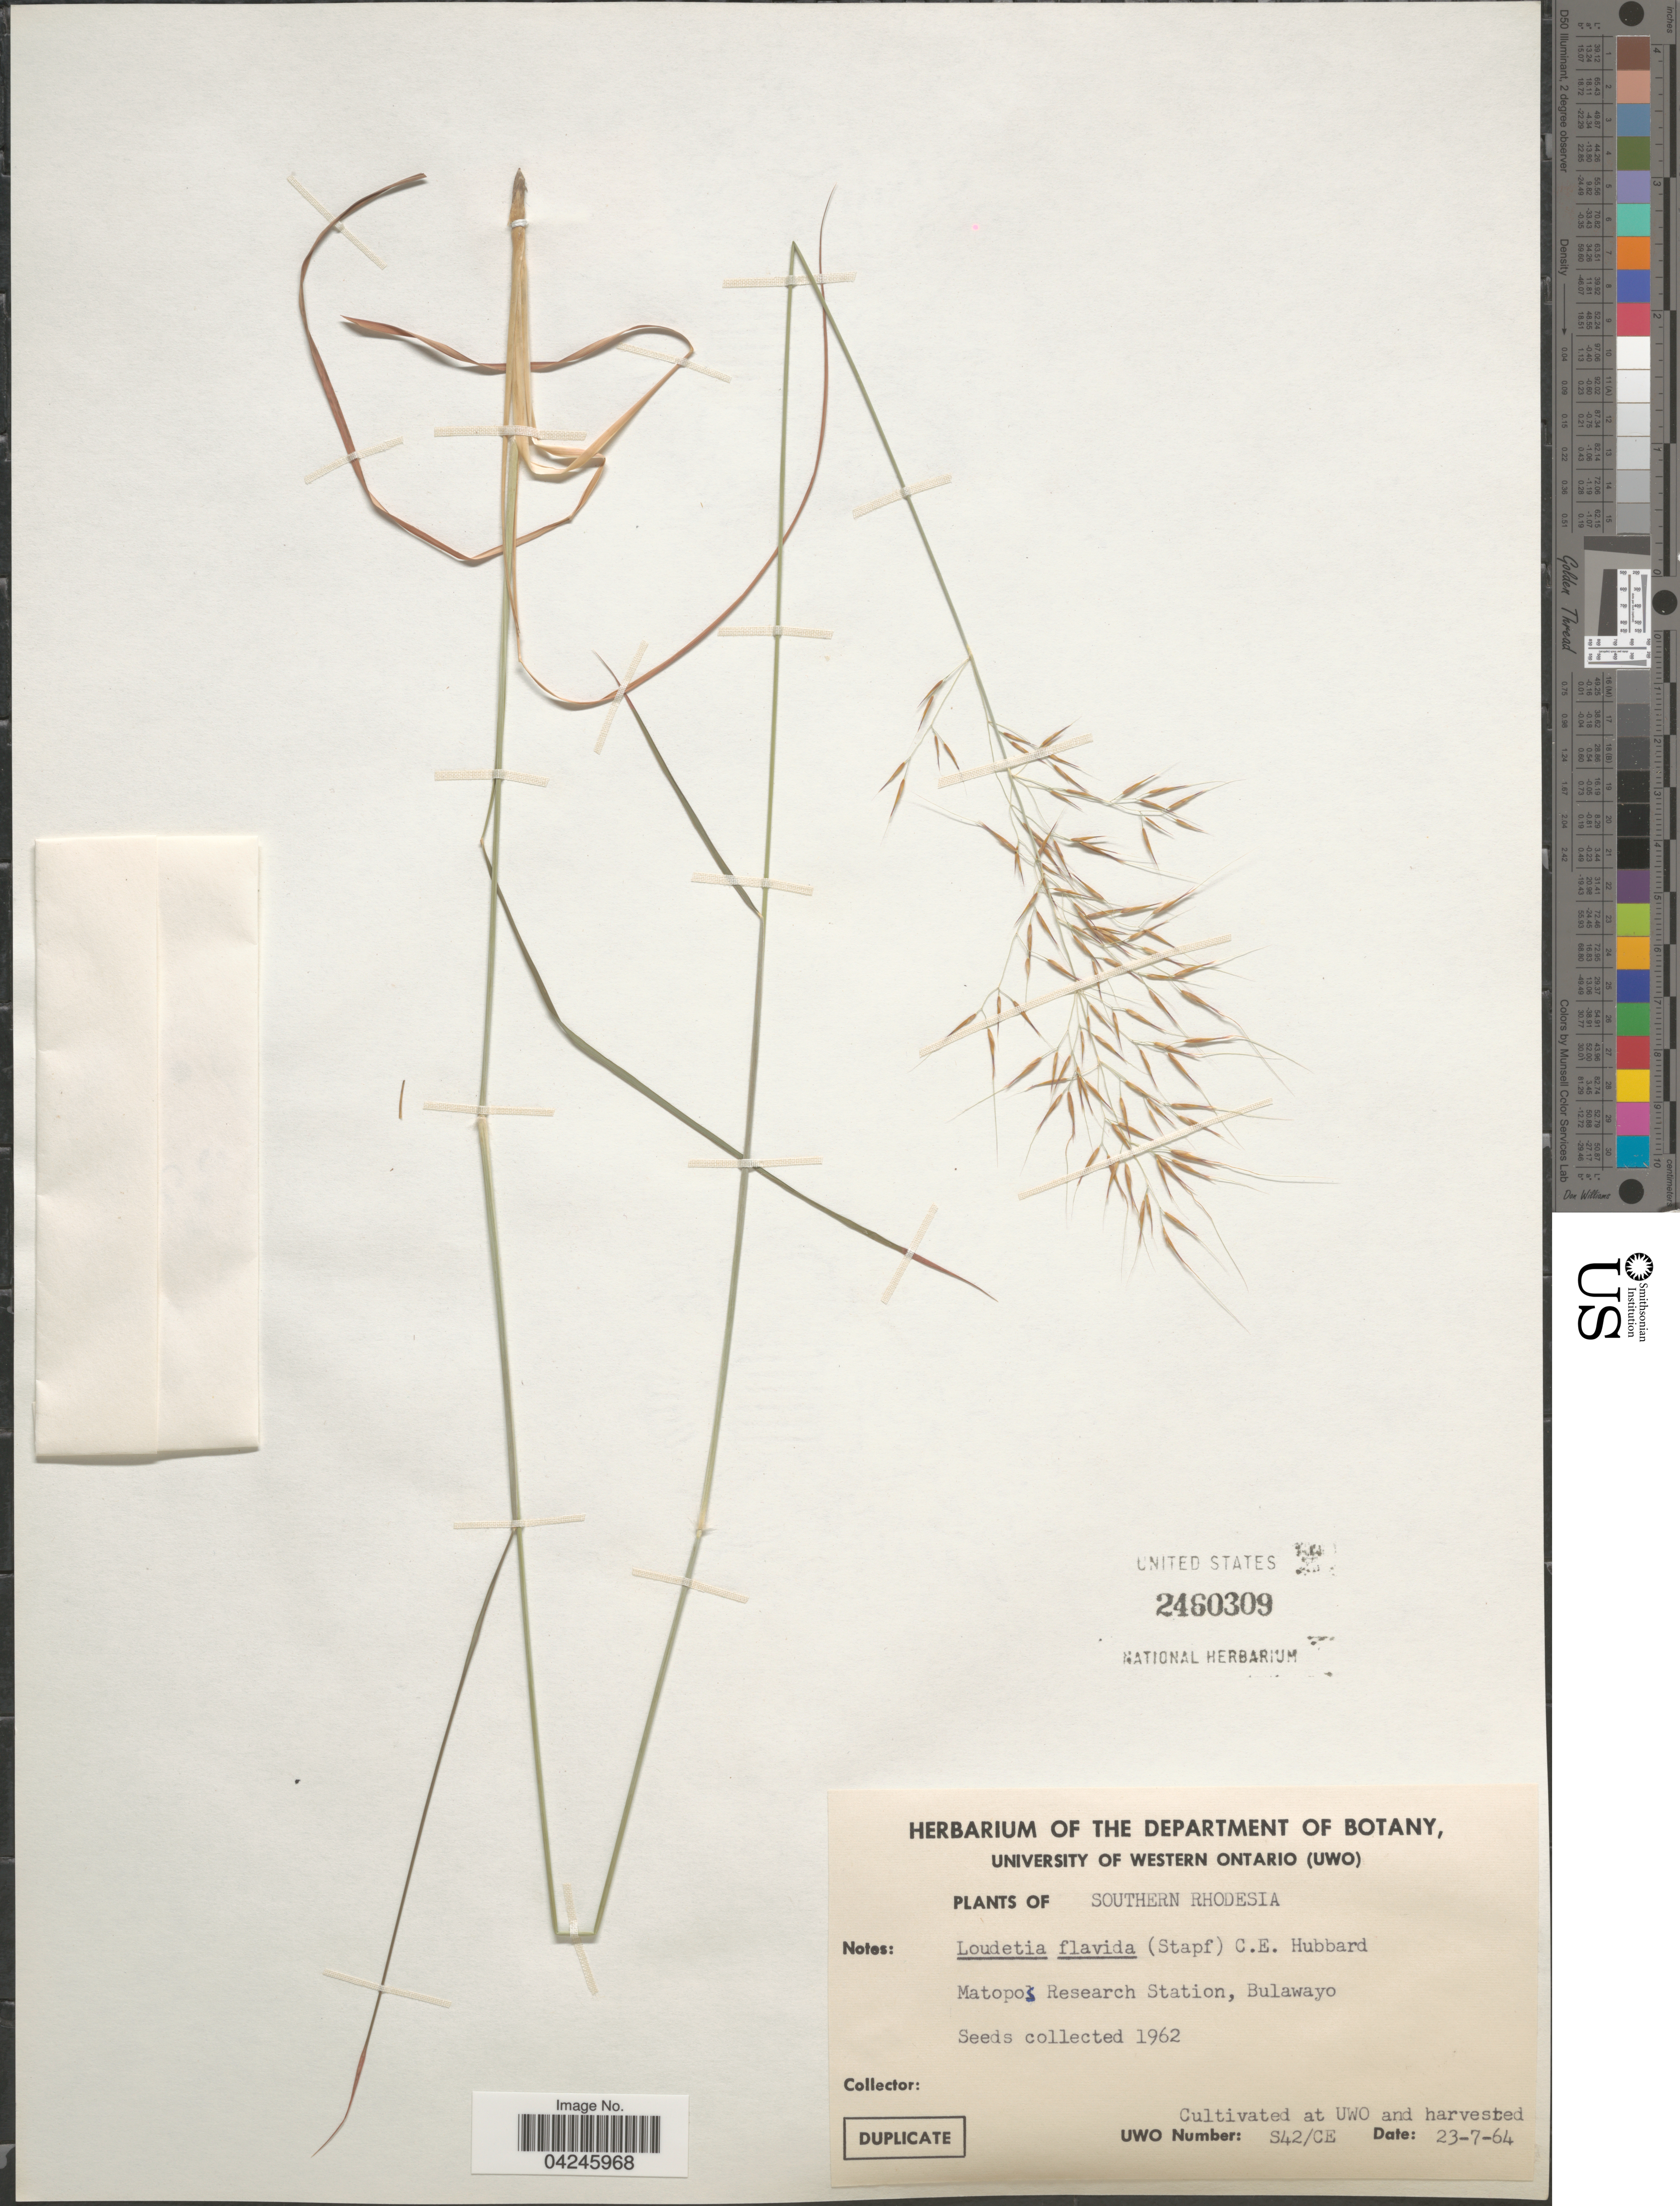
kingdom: Plantae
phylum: Tracheophyta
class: Liliopsida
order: Poales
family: Poaceae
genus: Loudetia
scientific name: Loudetia flavida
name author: (Stapf) C.E. Hubb.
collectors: ex herb. Bot. Department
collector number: S42/CE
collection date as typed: Transcribed d/m/y: 23/7/64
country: Canada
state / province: Ontario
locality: At UWO.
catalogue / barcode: US 2460309